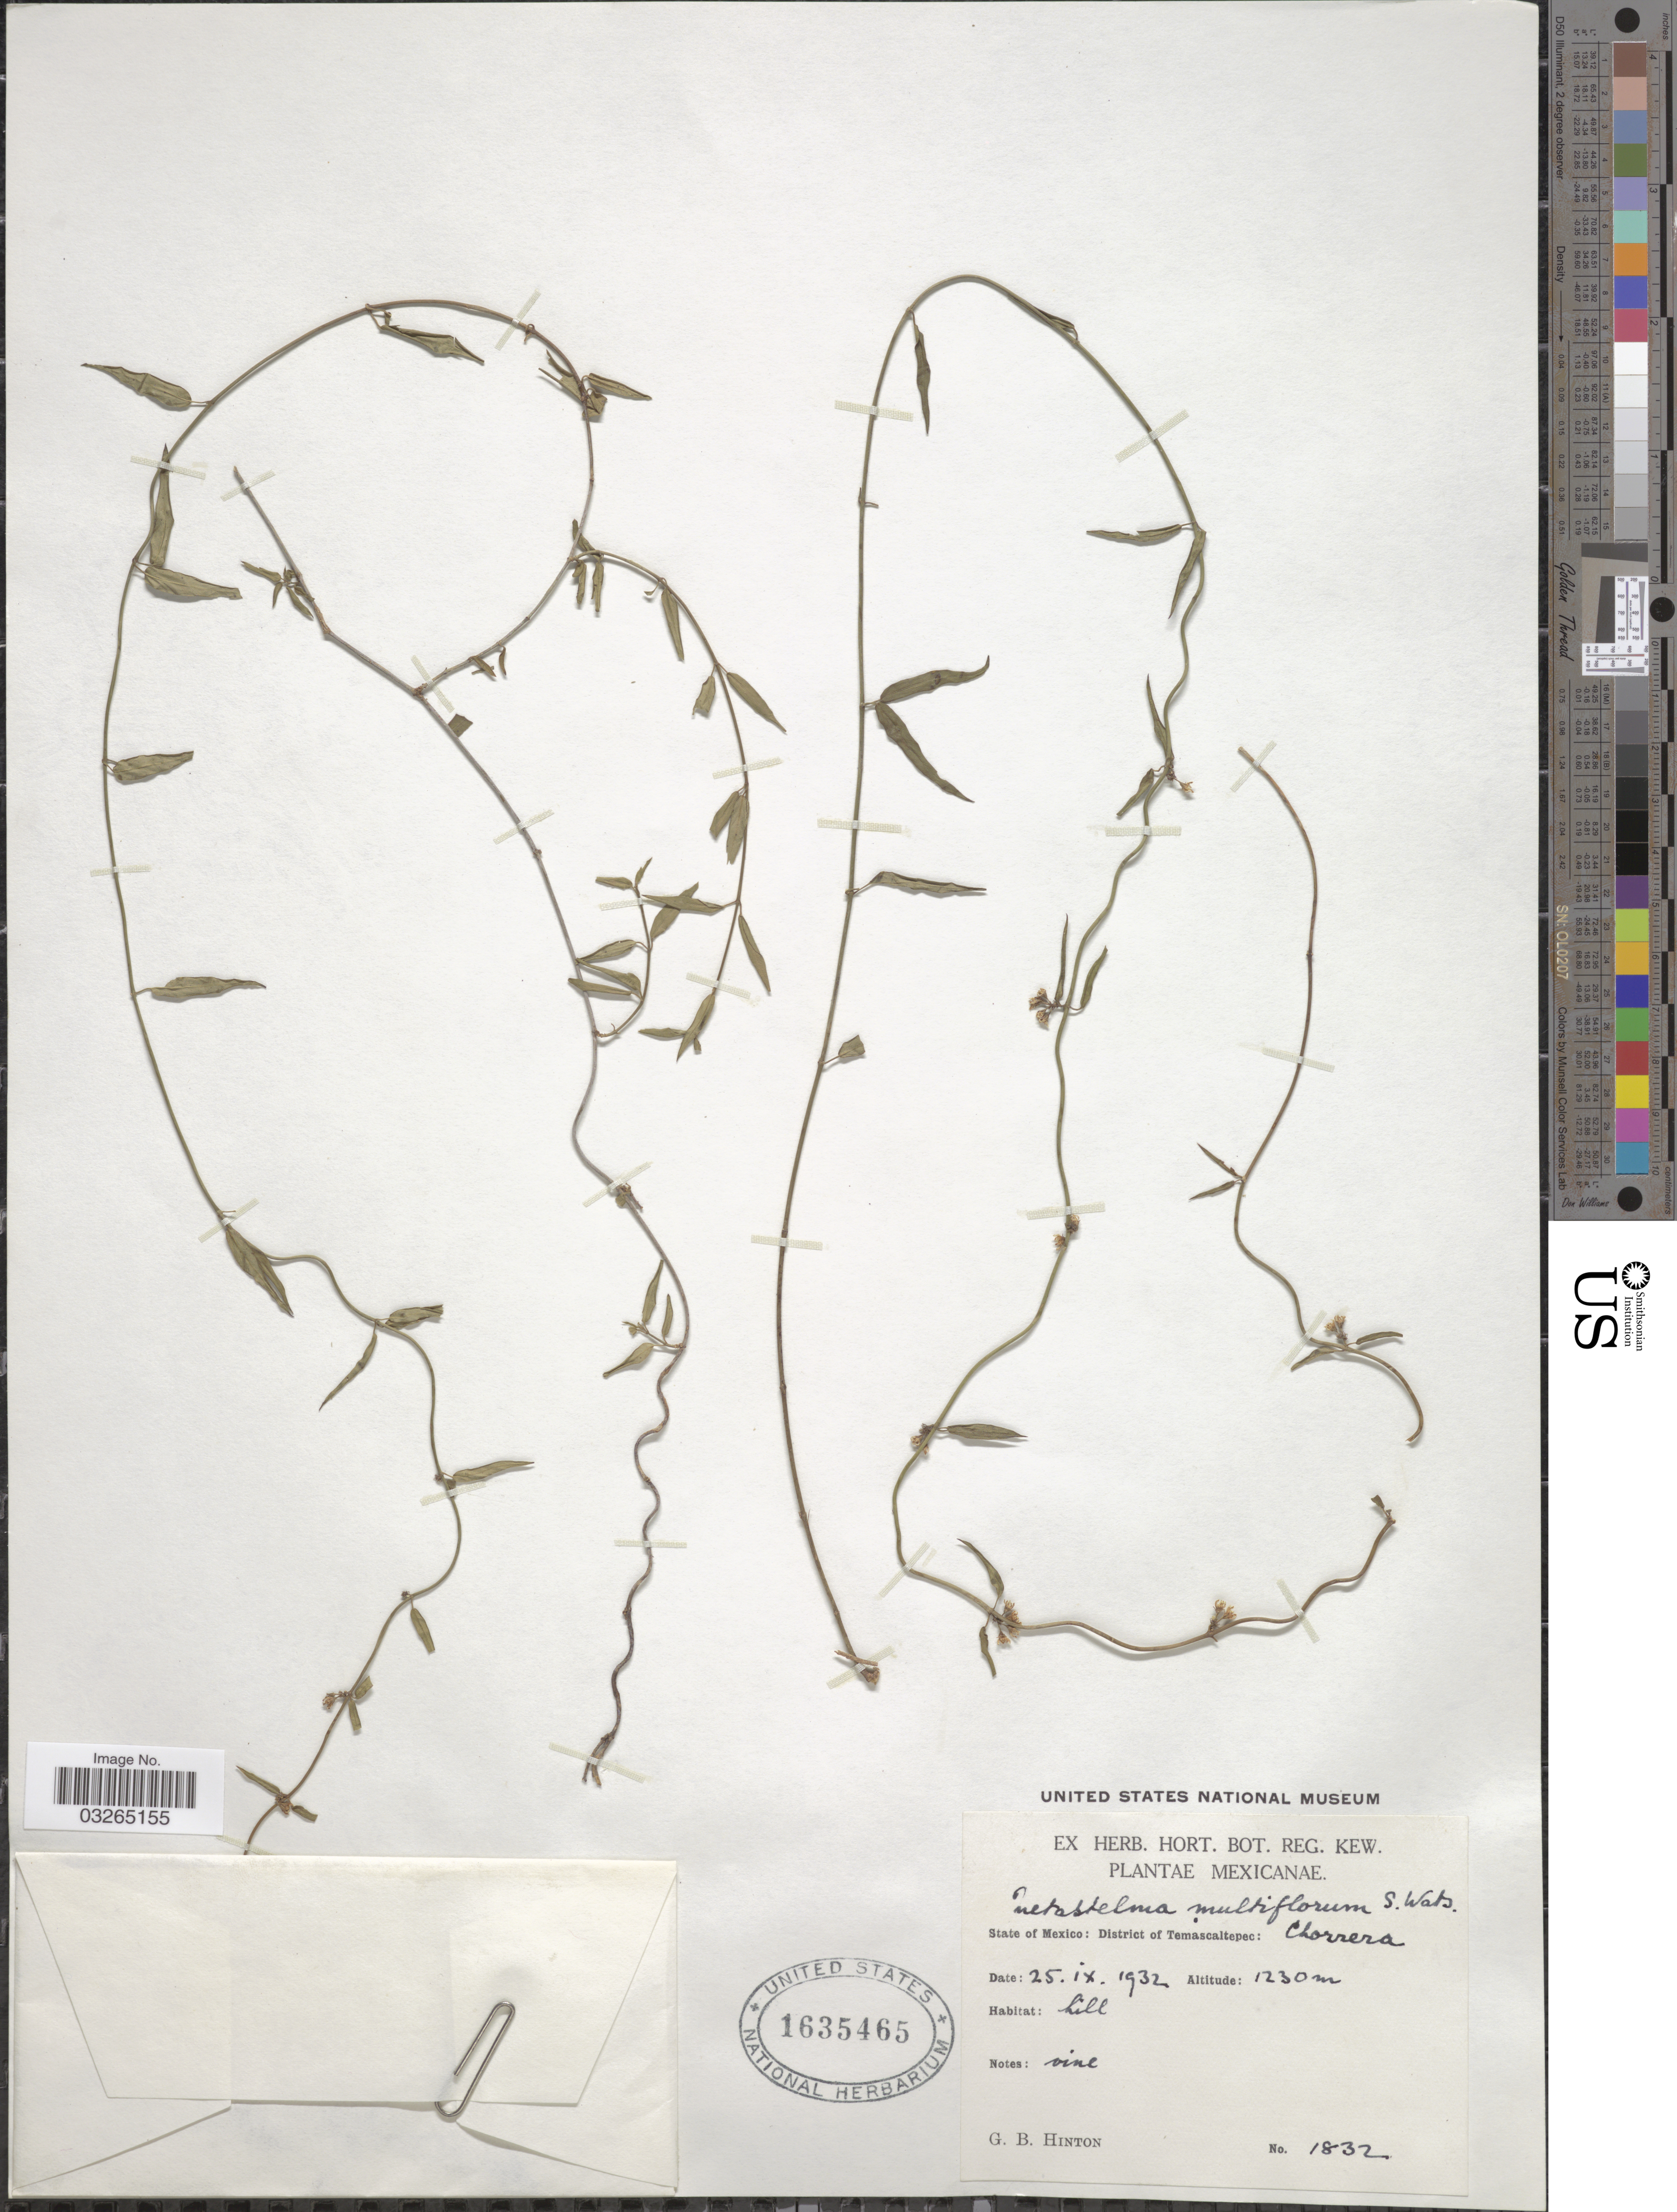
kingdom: Plantae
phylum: Tracheophyta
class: Magnoliopsida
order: Gentianales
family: Apocynaceae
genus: Vincetoxicum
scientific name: Vincetoxicum sp.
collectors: G. B. Hinton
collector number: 1832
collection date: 1932-09-25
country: Mexico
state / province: México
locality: District of Temascaltepec: Chorrera.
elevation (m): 1230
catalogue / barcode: US 1635465